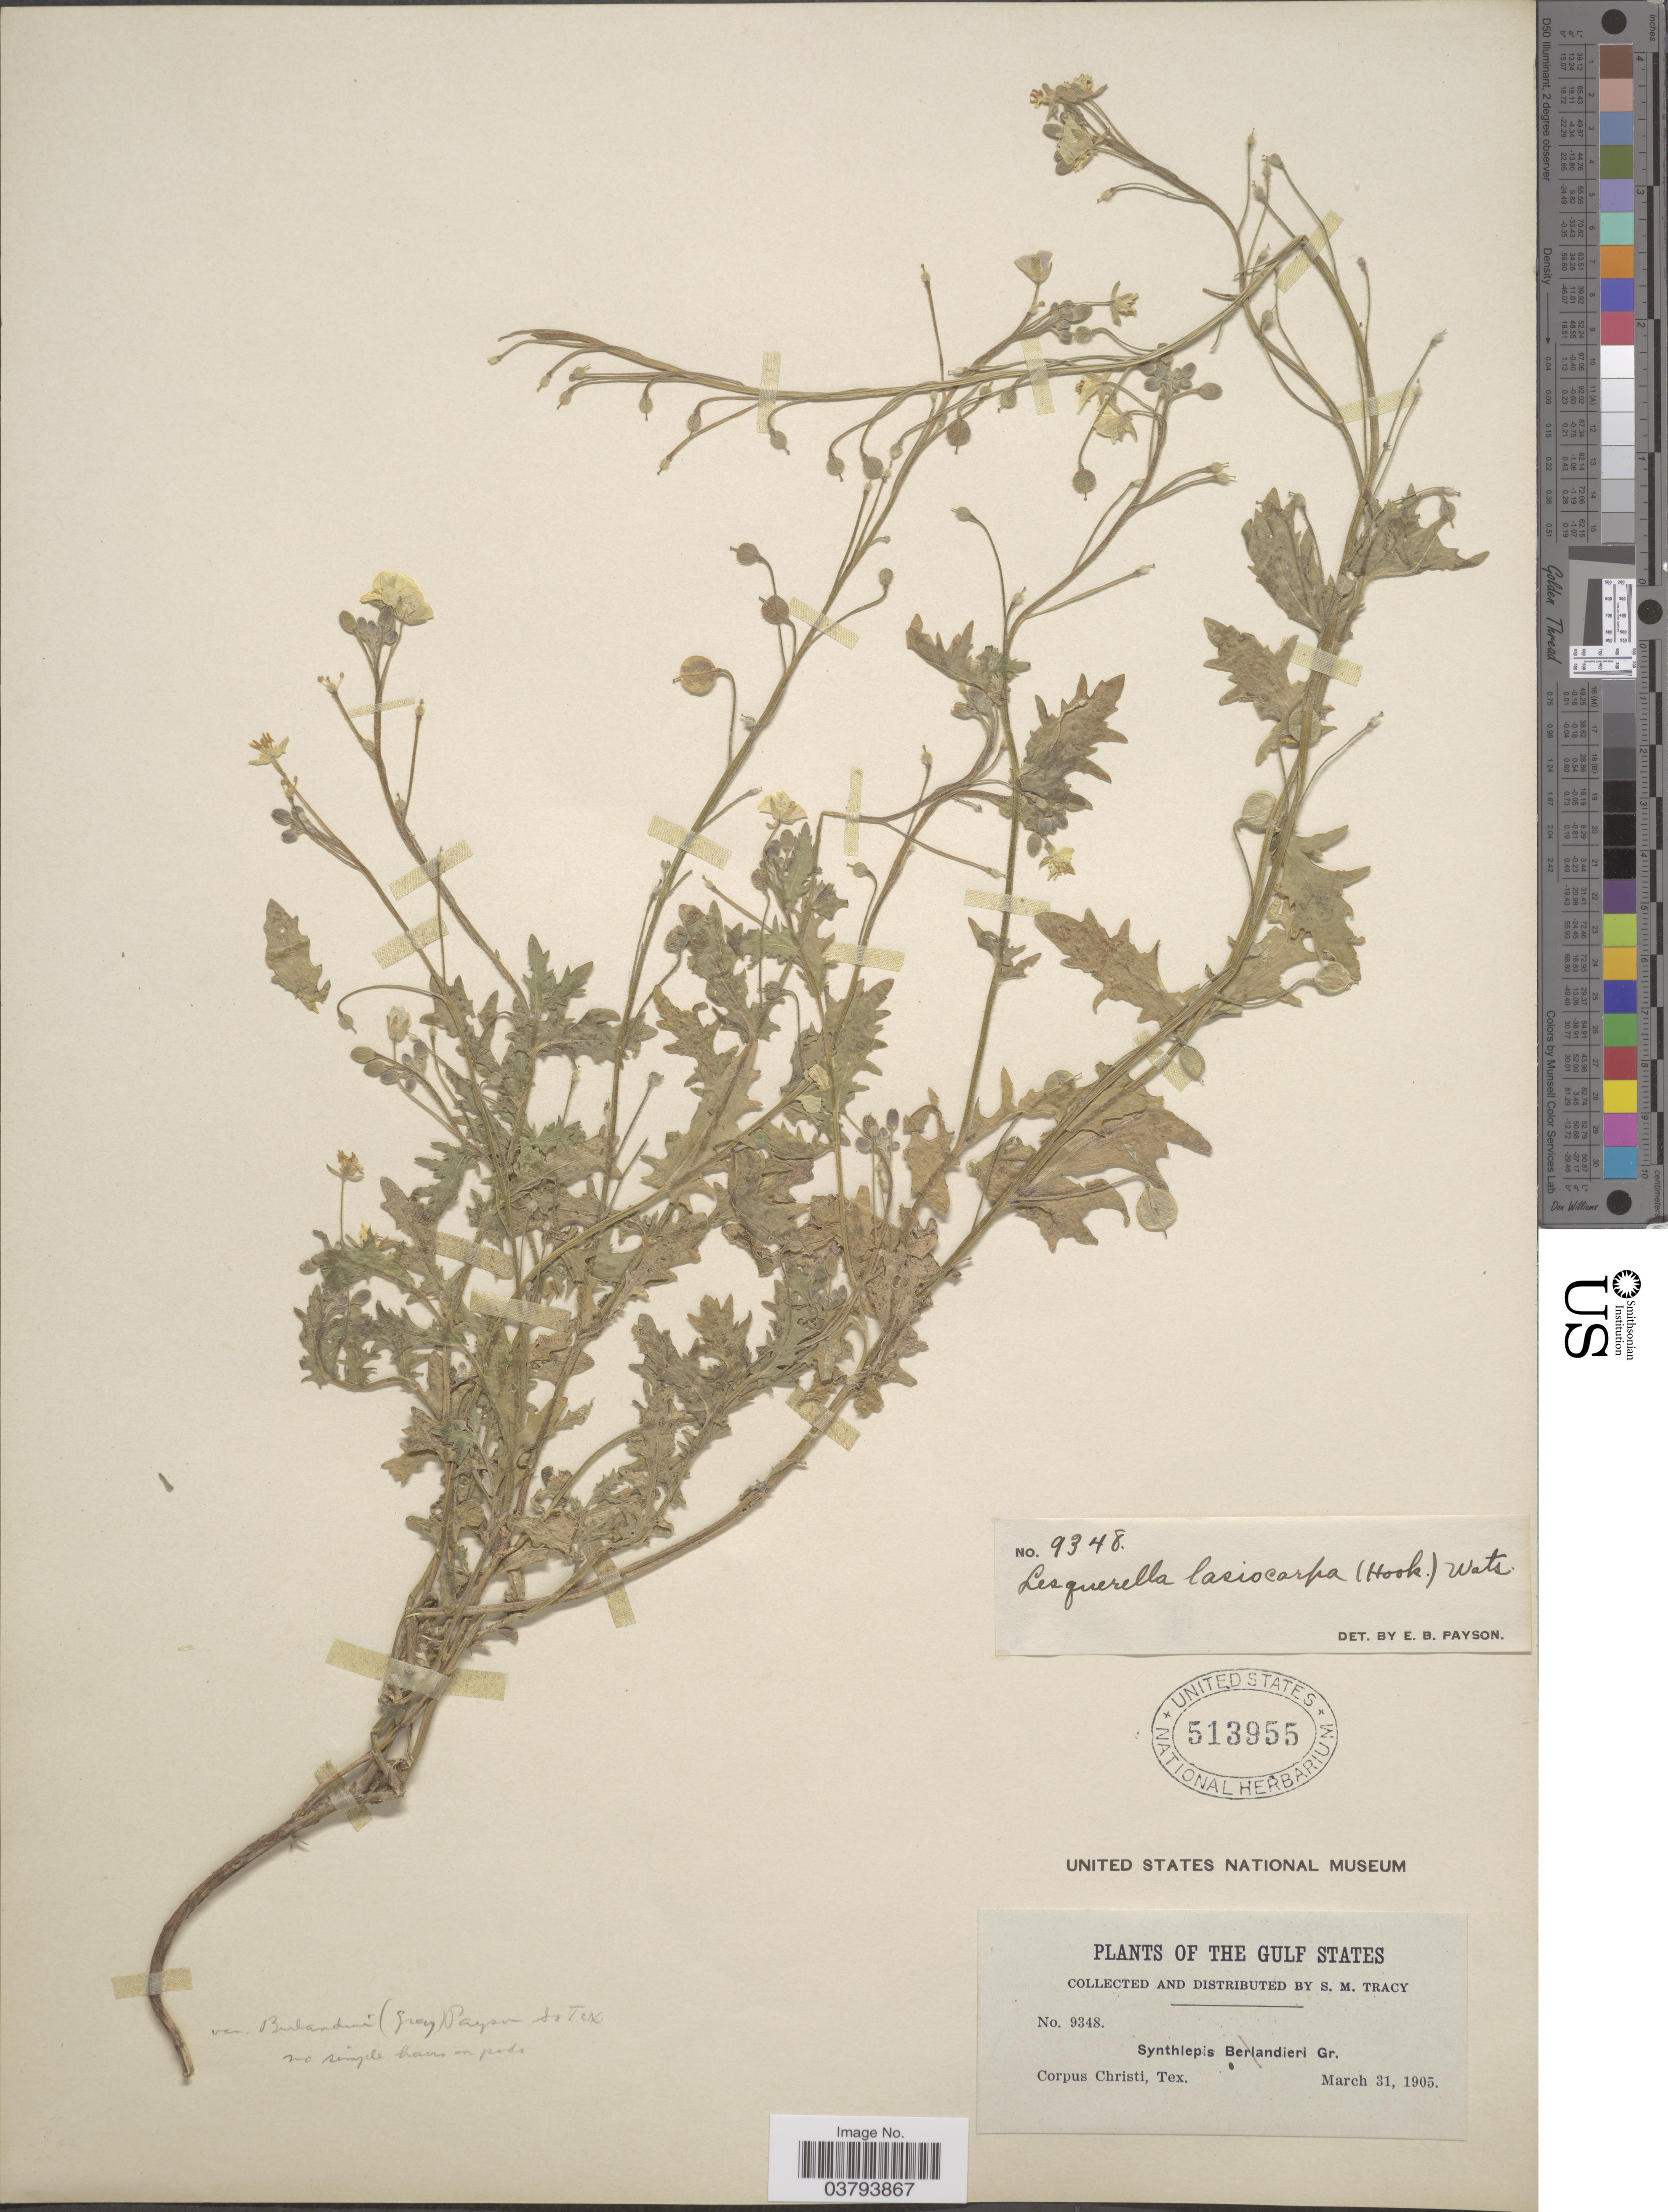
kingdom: Plantae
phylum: Tracheophyta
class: Magnoliopsida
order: Brassicales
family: Brassicaceae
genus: Lesquerella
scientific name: Lesquerella lasiocarpa subsp. lasiocarpa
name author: S. Watson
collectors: S. M. Tracy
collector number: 9348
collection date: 1905-03-31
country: United States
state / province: Texas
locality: The Gulf States. Corpus Christi, Tex.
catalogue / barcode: US 513955